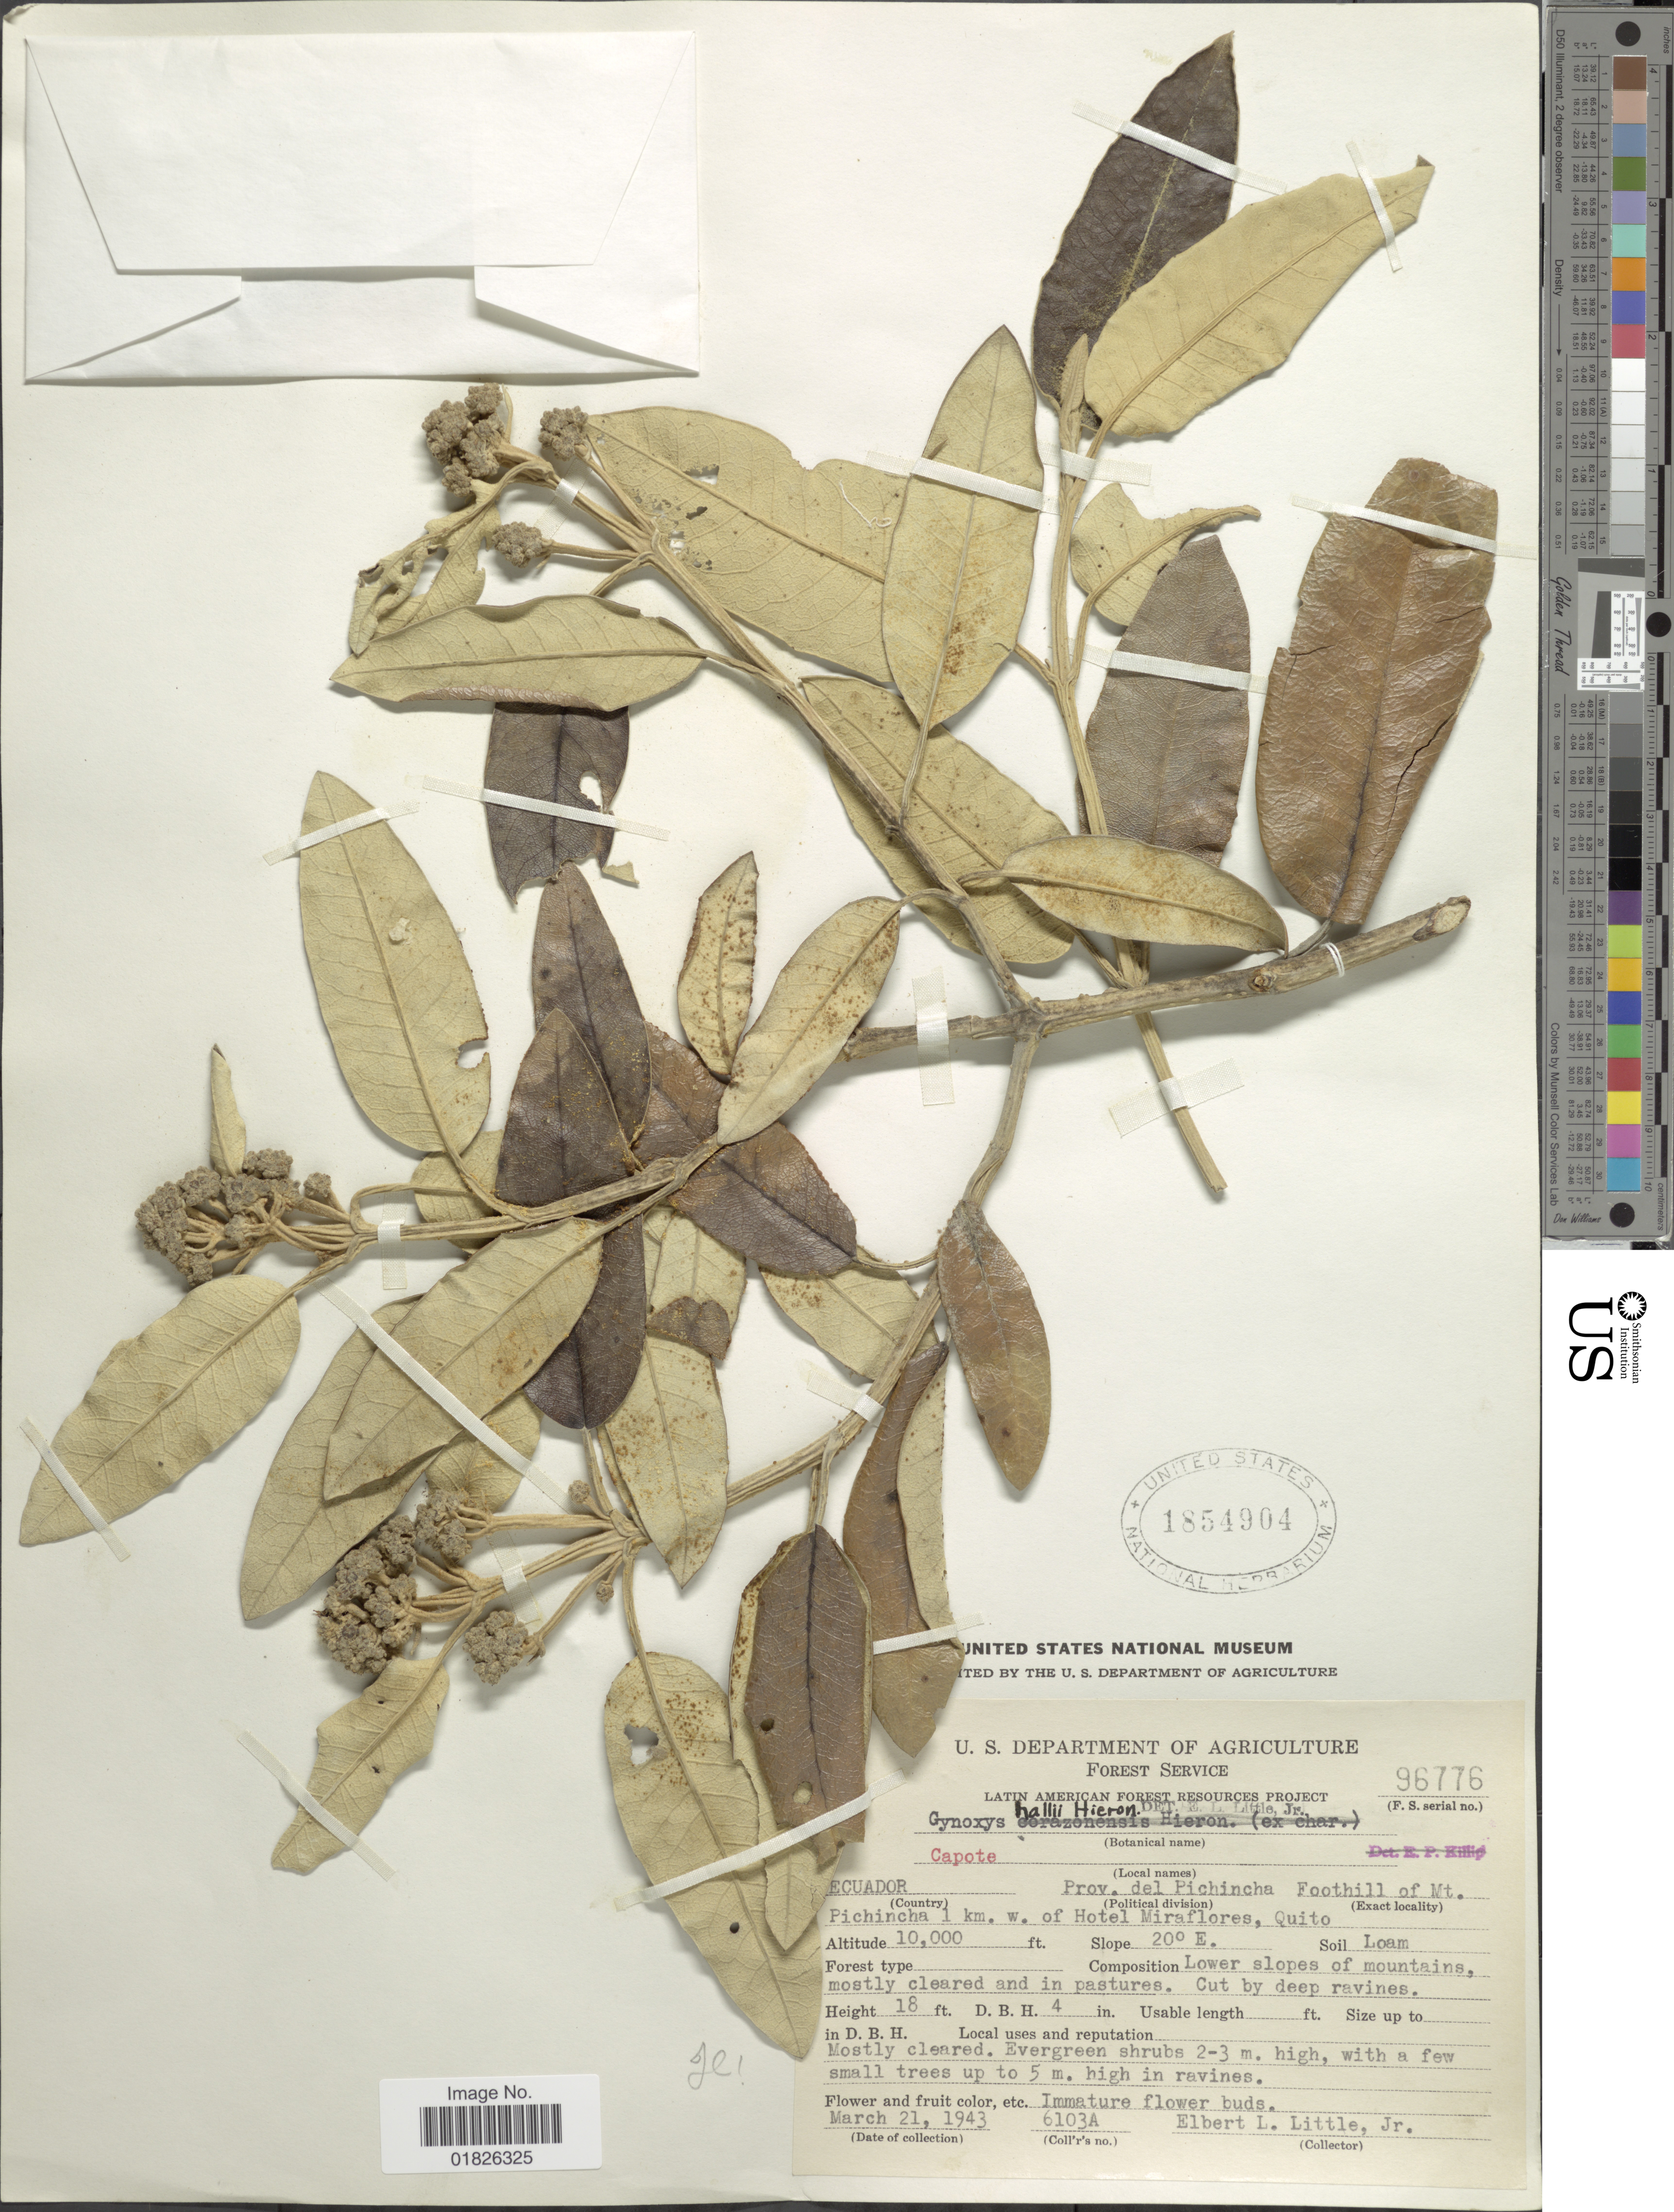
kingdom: Plantae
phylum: Tracheophyta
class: Magnoliopsida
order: Asterales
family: Asteraceae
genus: Gynoxys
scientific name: Gynoxys hallii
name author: Cass.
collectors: E. L. Little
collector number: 6103A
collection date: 1943-03-21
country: Ecuador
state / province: Pichincha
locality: Foothill of Mt., Pichincha 1 km. w. of Hotel Miraflores, Quito, lower slopes of mountains.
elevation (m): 3048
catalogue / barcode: US 1854904